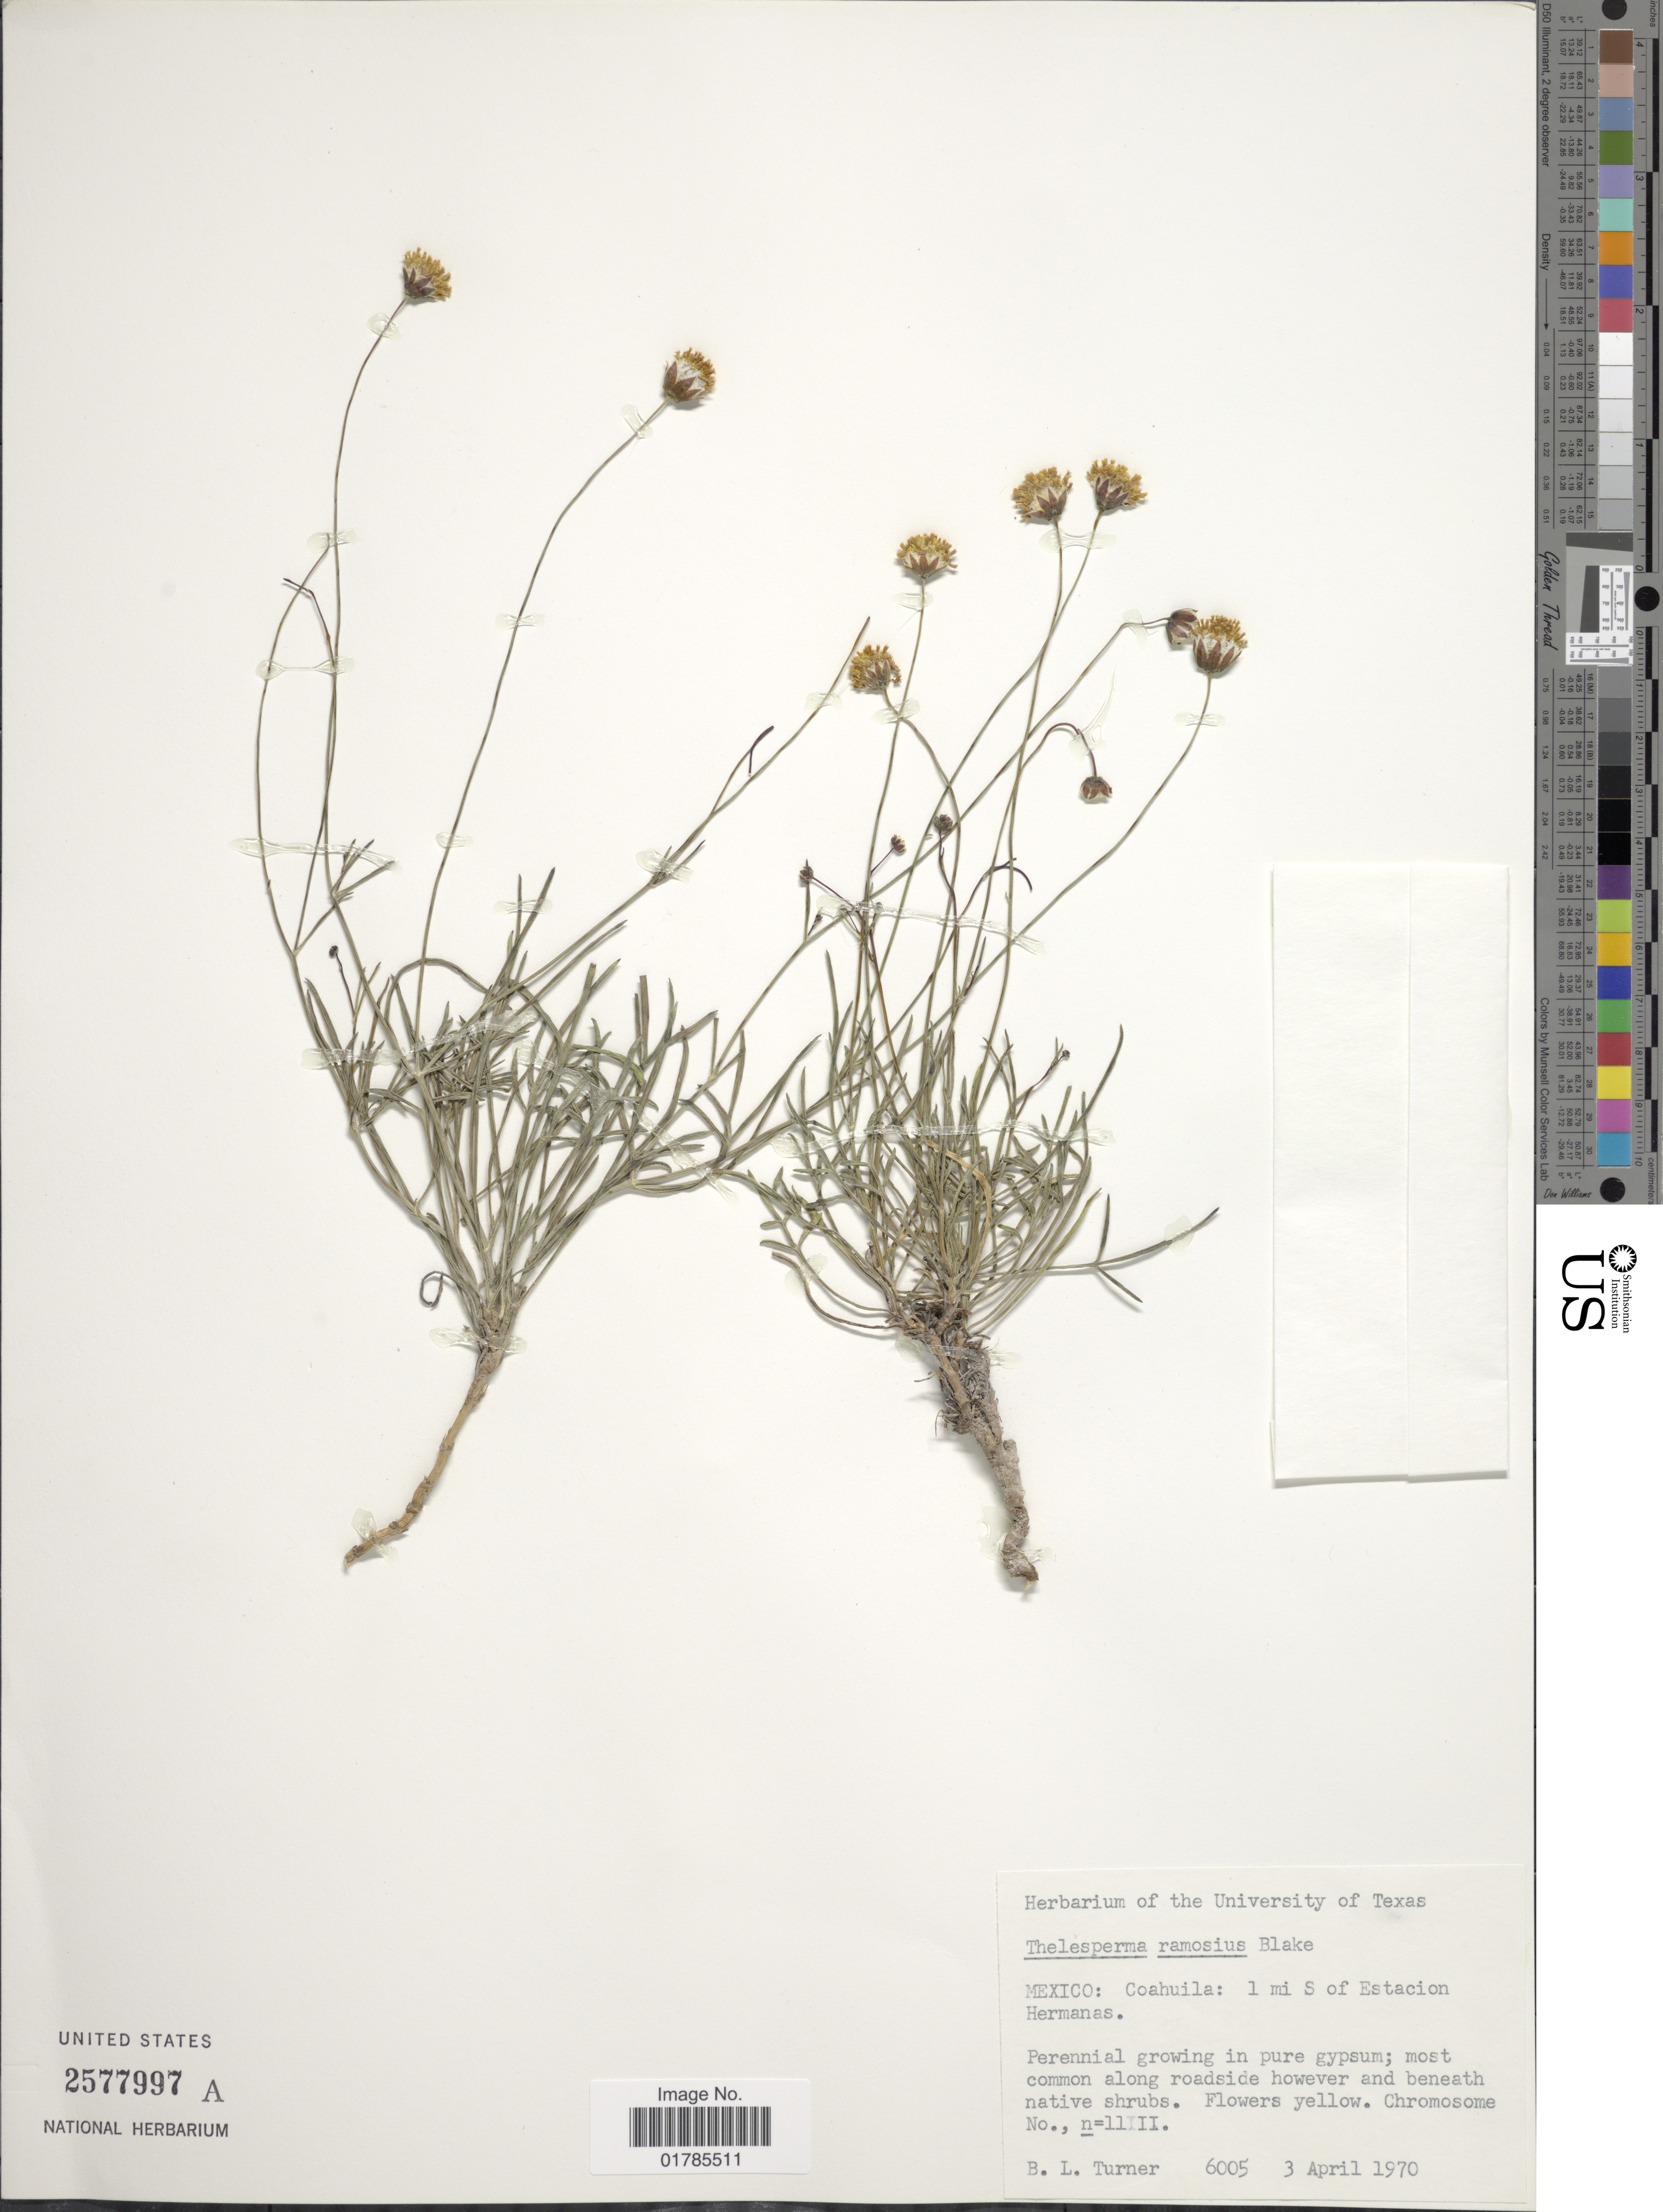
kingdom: Plantae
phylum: Tracheophyta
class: Magnoliopsida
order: Asterales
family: Asteraceae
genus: Thelesperma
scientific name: Thelesperma ramosius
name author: S.F. Blake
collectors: B. L. Turner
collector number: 6005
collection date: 1970-04-03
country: Mexico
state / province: Coahuila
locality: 1 mi S of Estacion Hermanas.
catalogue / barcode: US 2577997A